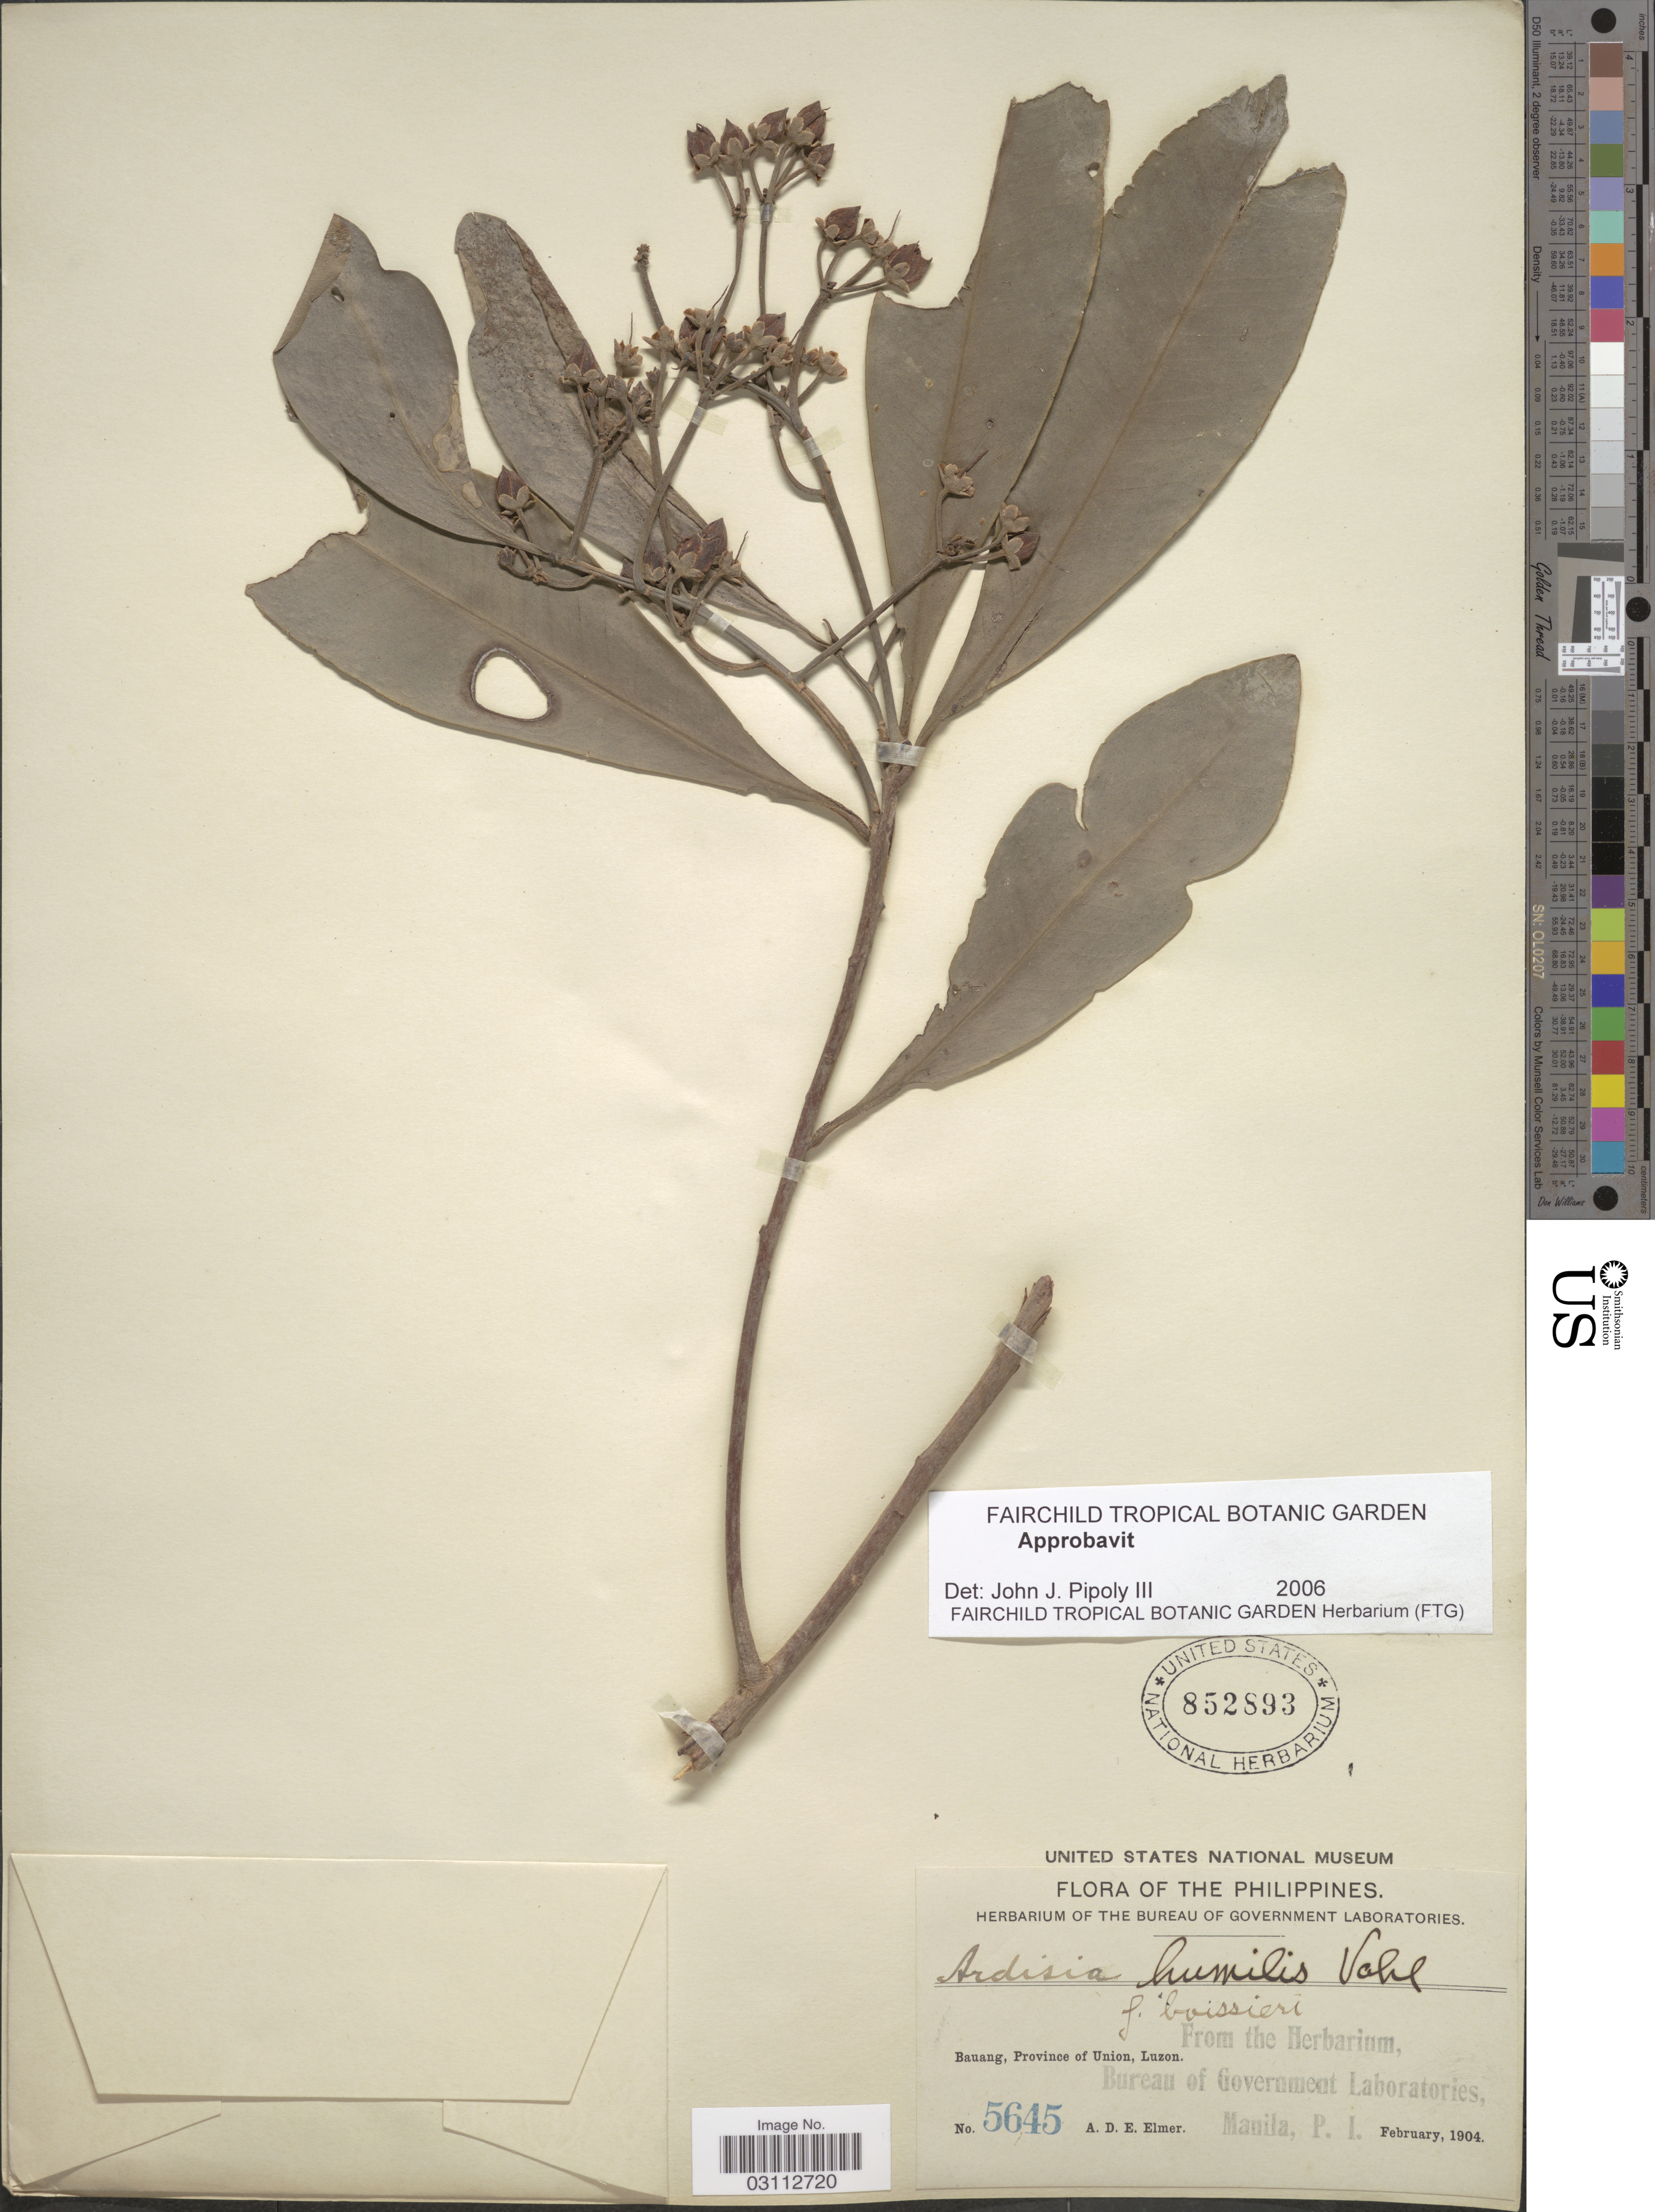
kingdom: Plantae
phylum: Tracheophyta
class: Magnoliopsida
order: Ericales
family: Primulaceae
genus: Ardisia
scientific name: Ardisia humilis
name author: Vahl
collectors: A. D. E. Elmer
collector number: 5645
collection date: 1904-02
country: Philippines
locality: Bauang, Province of Union, Luzon.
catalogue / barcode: US 852893